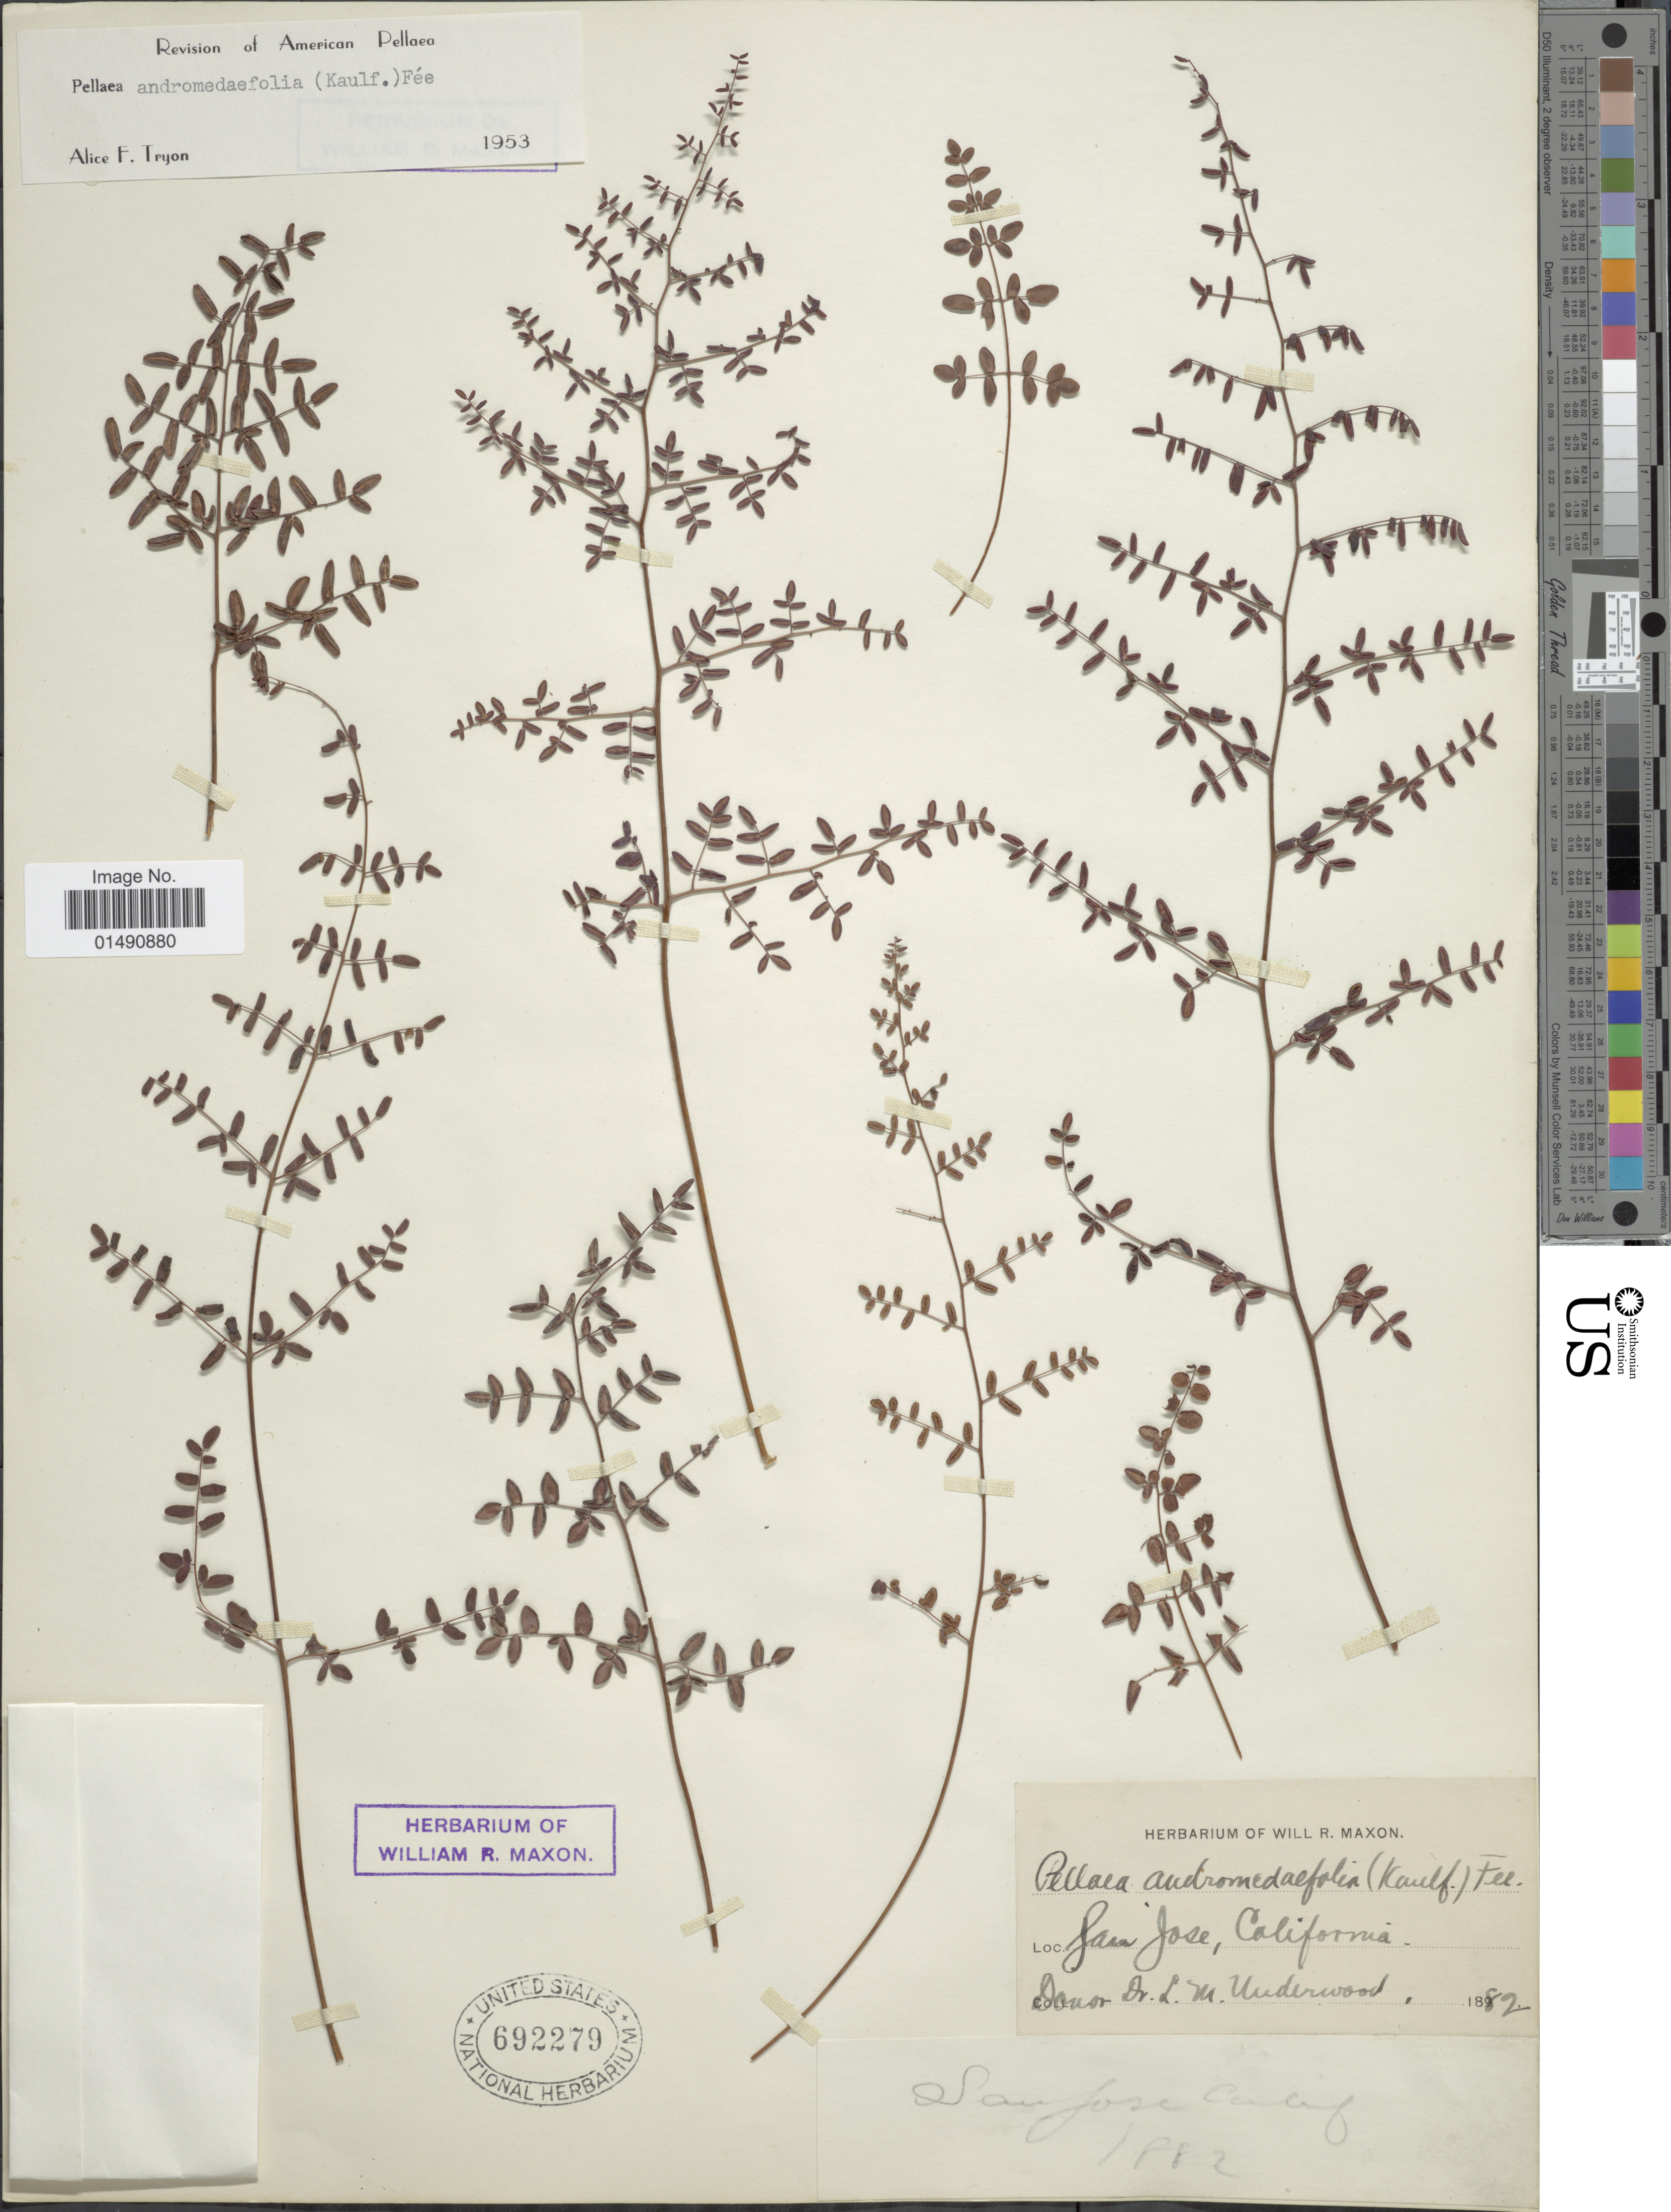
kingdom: Plantae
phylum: Tracheophyta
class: Polypodiopsida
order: Polypodiales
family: Pteridaceae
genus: Pellaea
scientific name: Pellaea andromedifolia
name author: (Kaulf.) Fée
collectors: L. M. Underwood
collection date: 1882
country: United States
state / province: California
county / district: Santa Clara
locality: San Jose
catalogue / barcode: US 692279